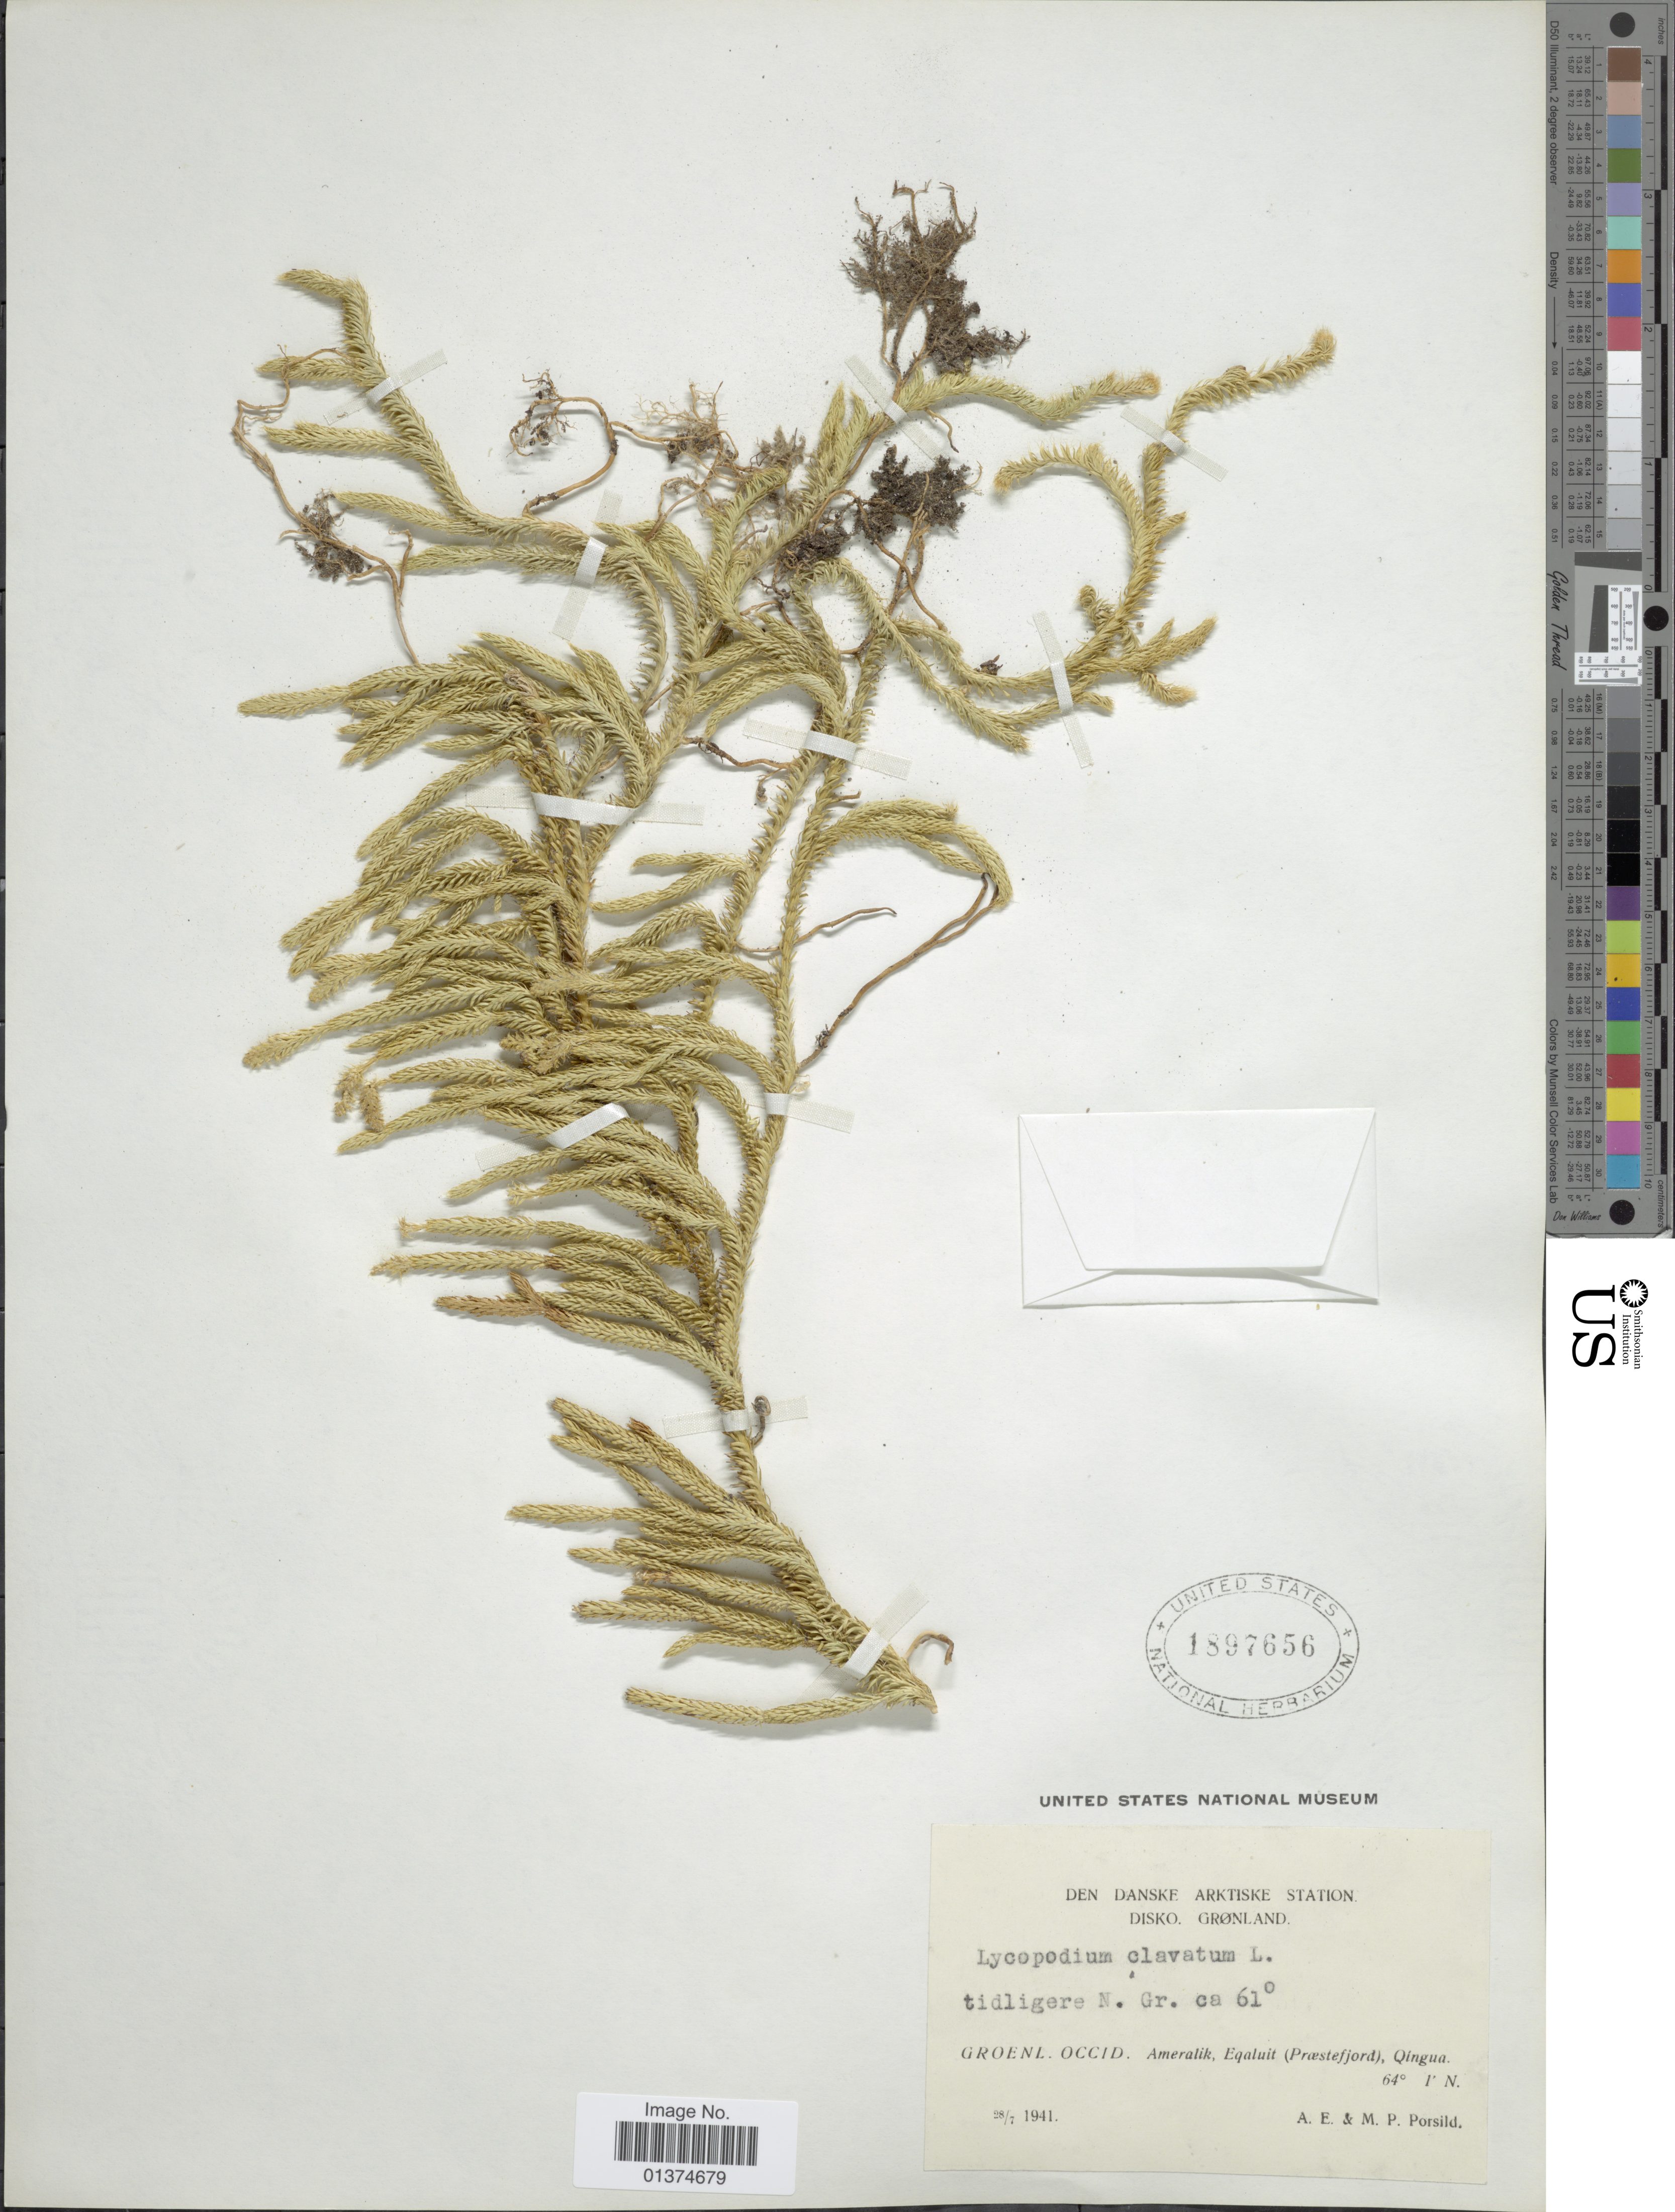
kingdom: Plantae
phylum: Tracheophyta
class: Lycopodiopsida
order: Lycopodiales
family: Lycopodiaceae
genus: Lycopodium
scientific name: Lycopodium clavatum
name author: L.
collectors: A. E. Porsild & P. Porsild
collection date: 1941-07-28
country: Greenland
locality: Den Danske Artiske Station Disko, Groenl occid Ameralik, Eqaluit (Præstefjord), Qingua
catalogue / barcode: US 1897656